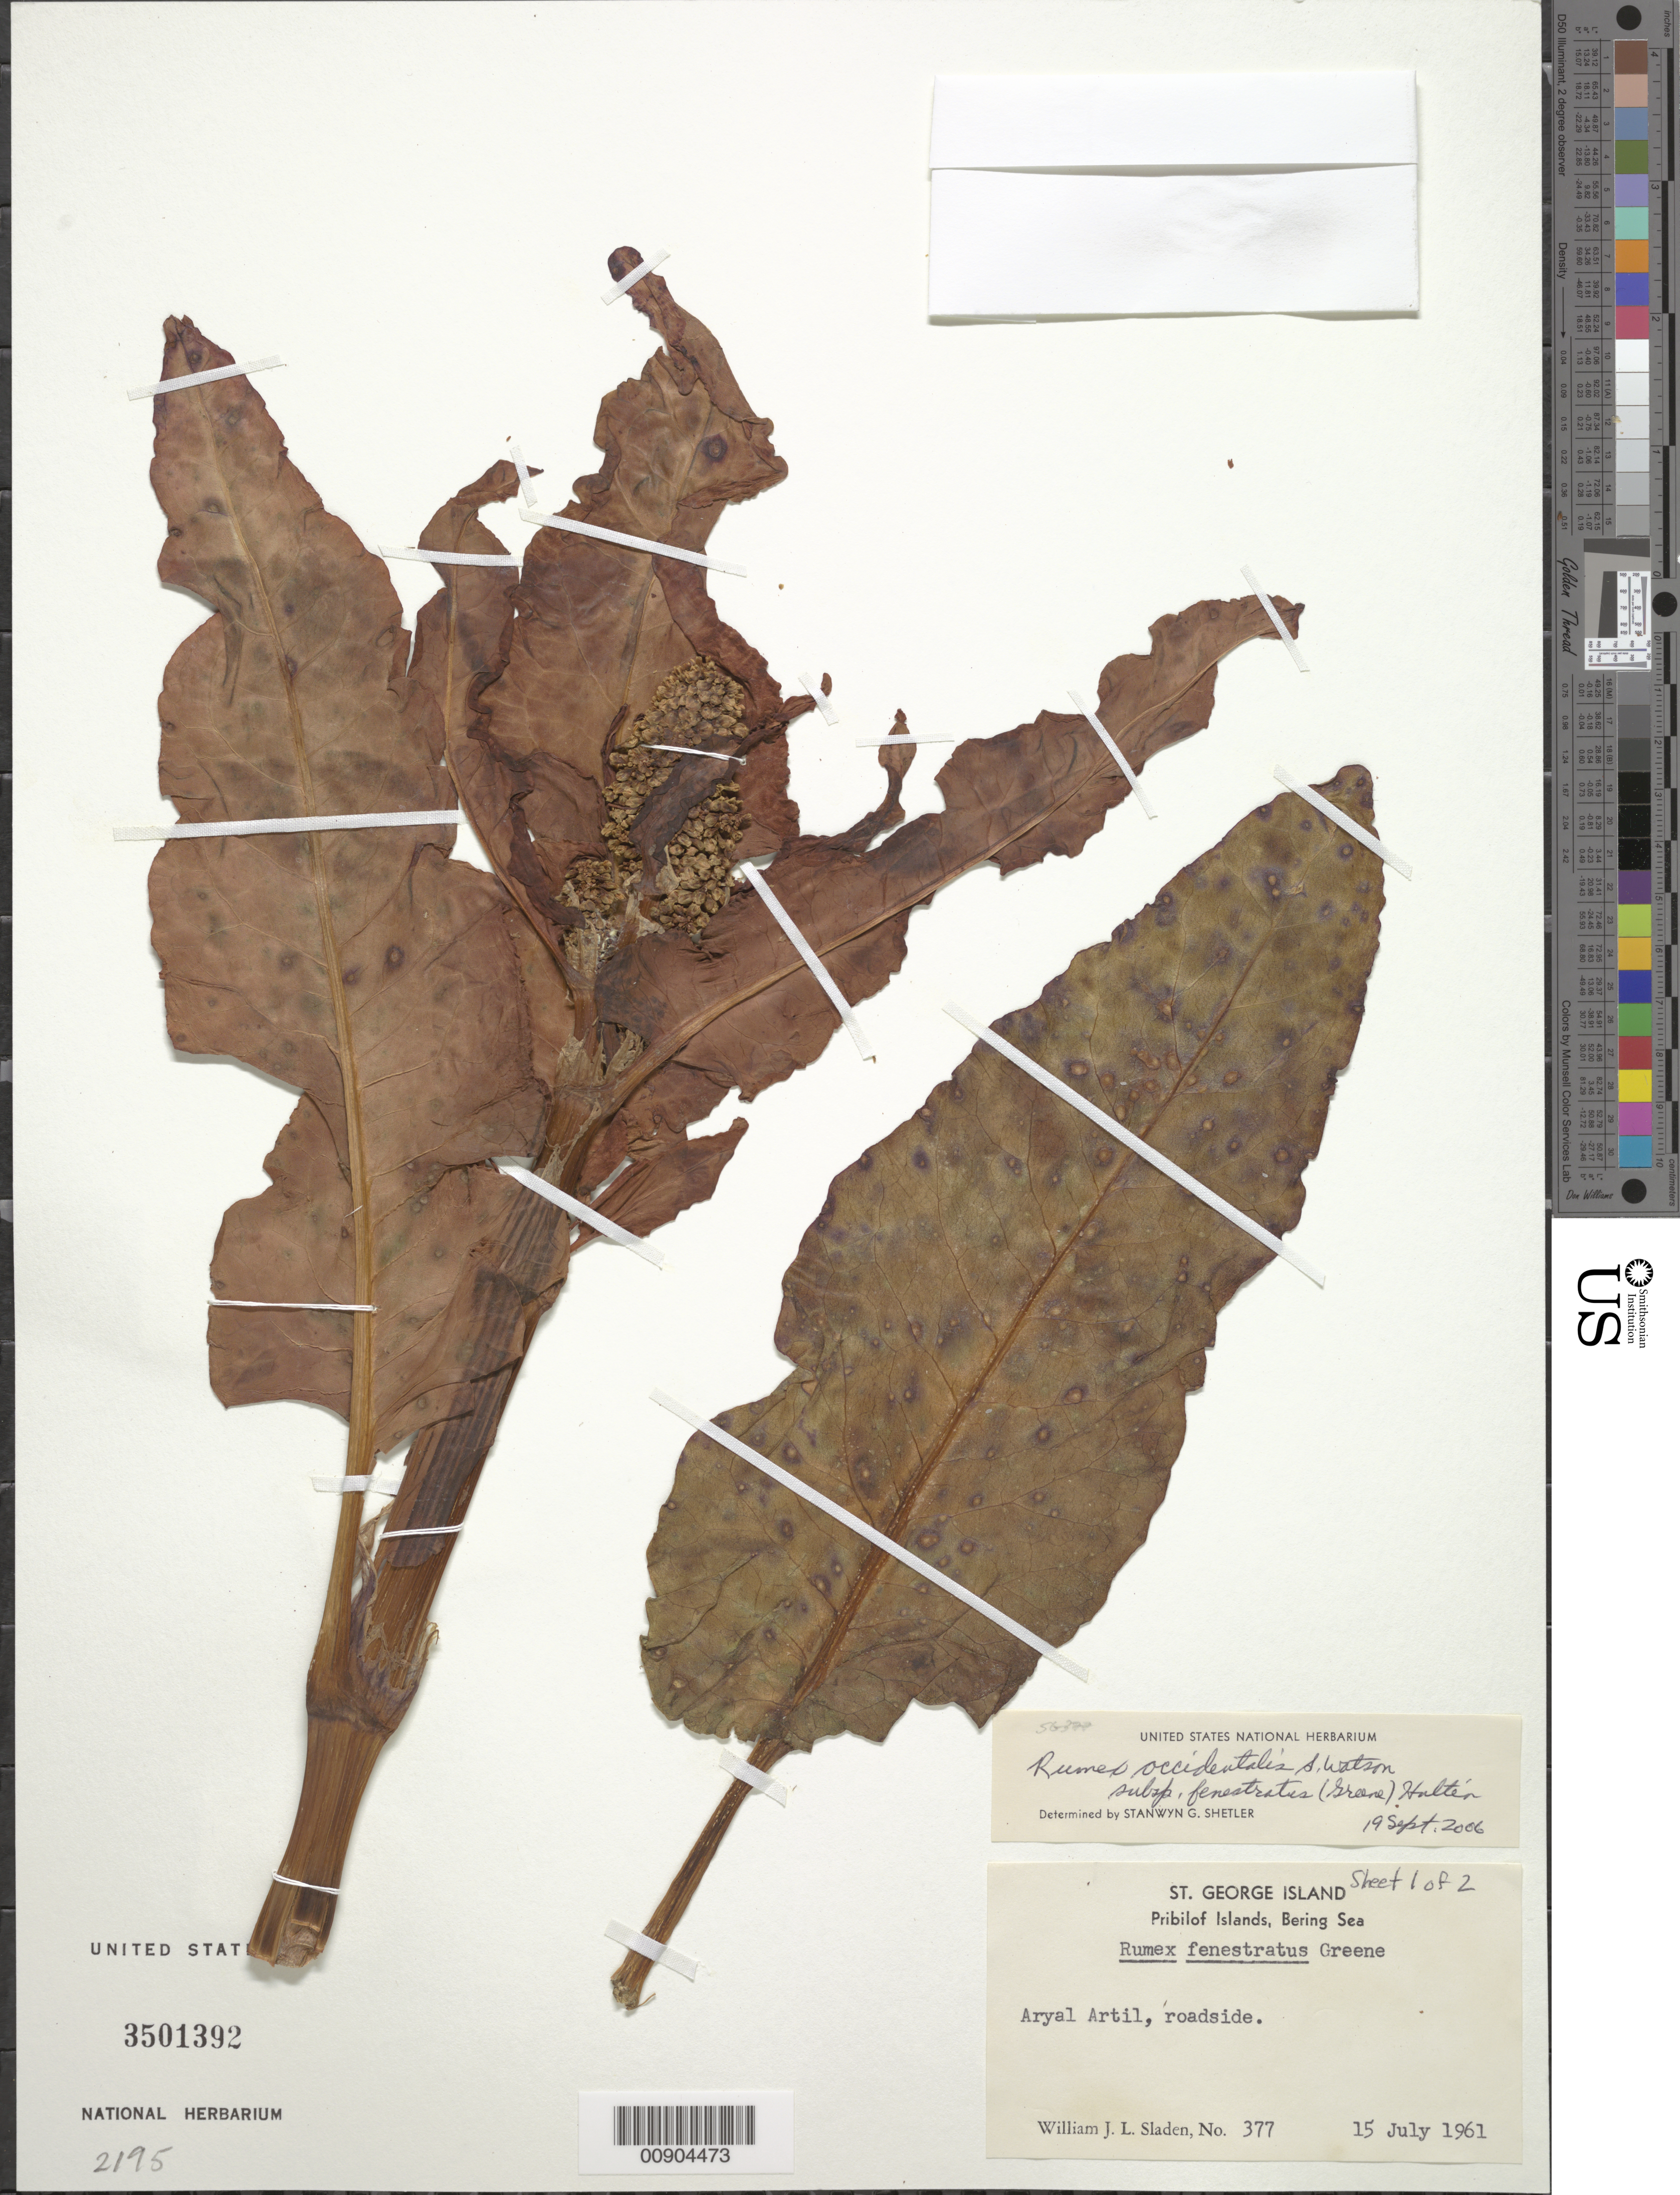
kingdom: Plantae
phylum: Tracheophyta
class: Magnoliopsida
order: Caryophyllales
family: Polygonaceae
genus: Rumex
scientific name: Rumex occidentalis subsp. fenestratus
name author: (Greene) Hultén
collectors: W. Sladen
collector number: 377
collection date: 1961-07-15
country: United States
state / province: Alaska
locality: St. George Island. Pribilof Islands, Bering Sea.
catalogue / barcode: US 3501392